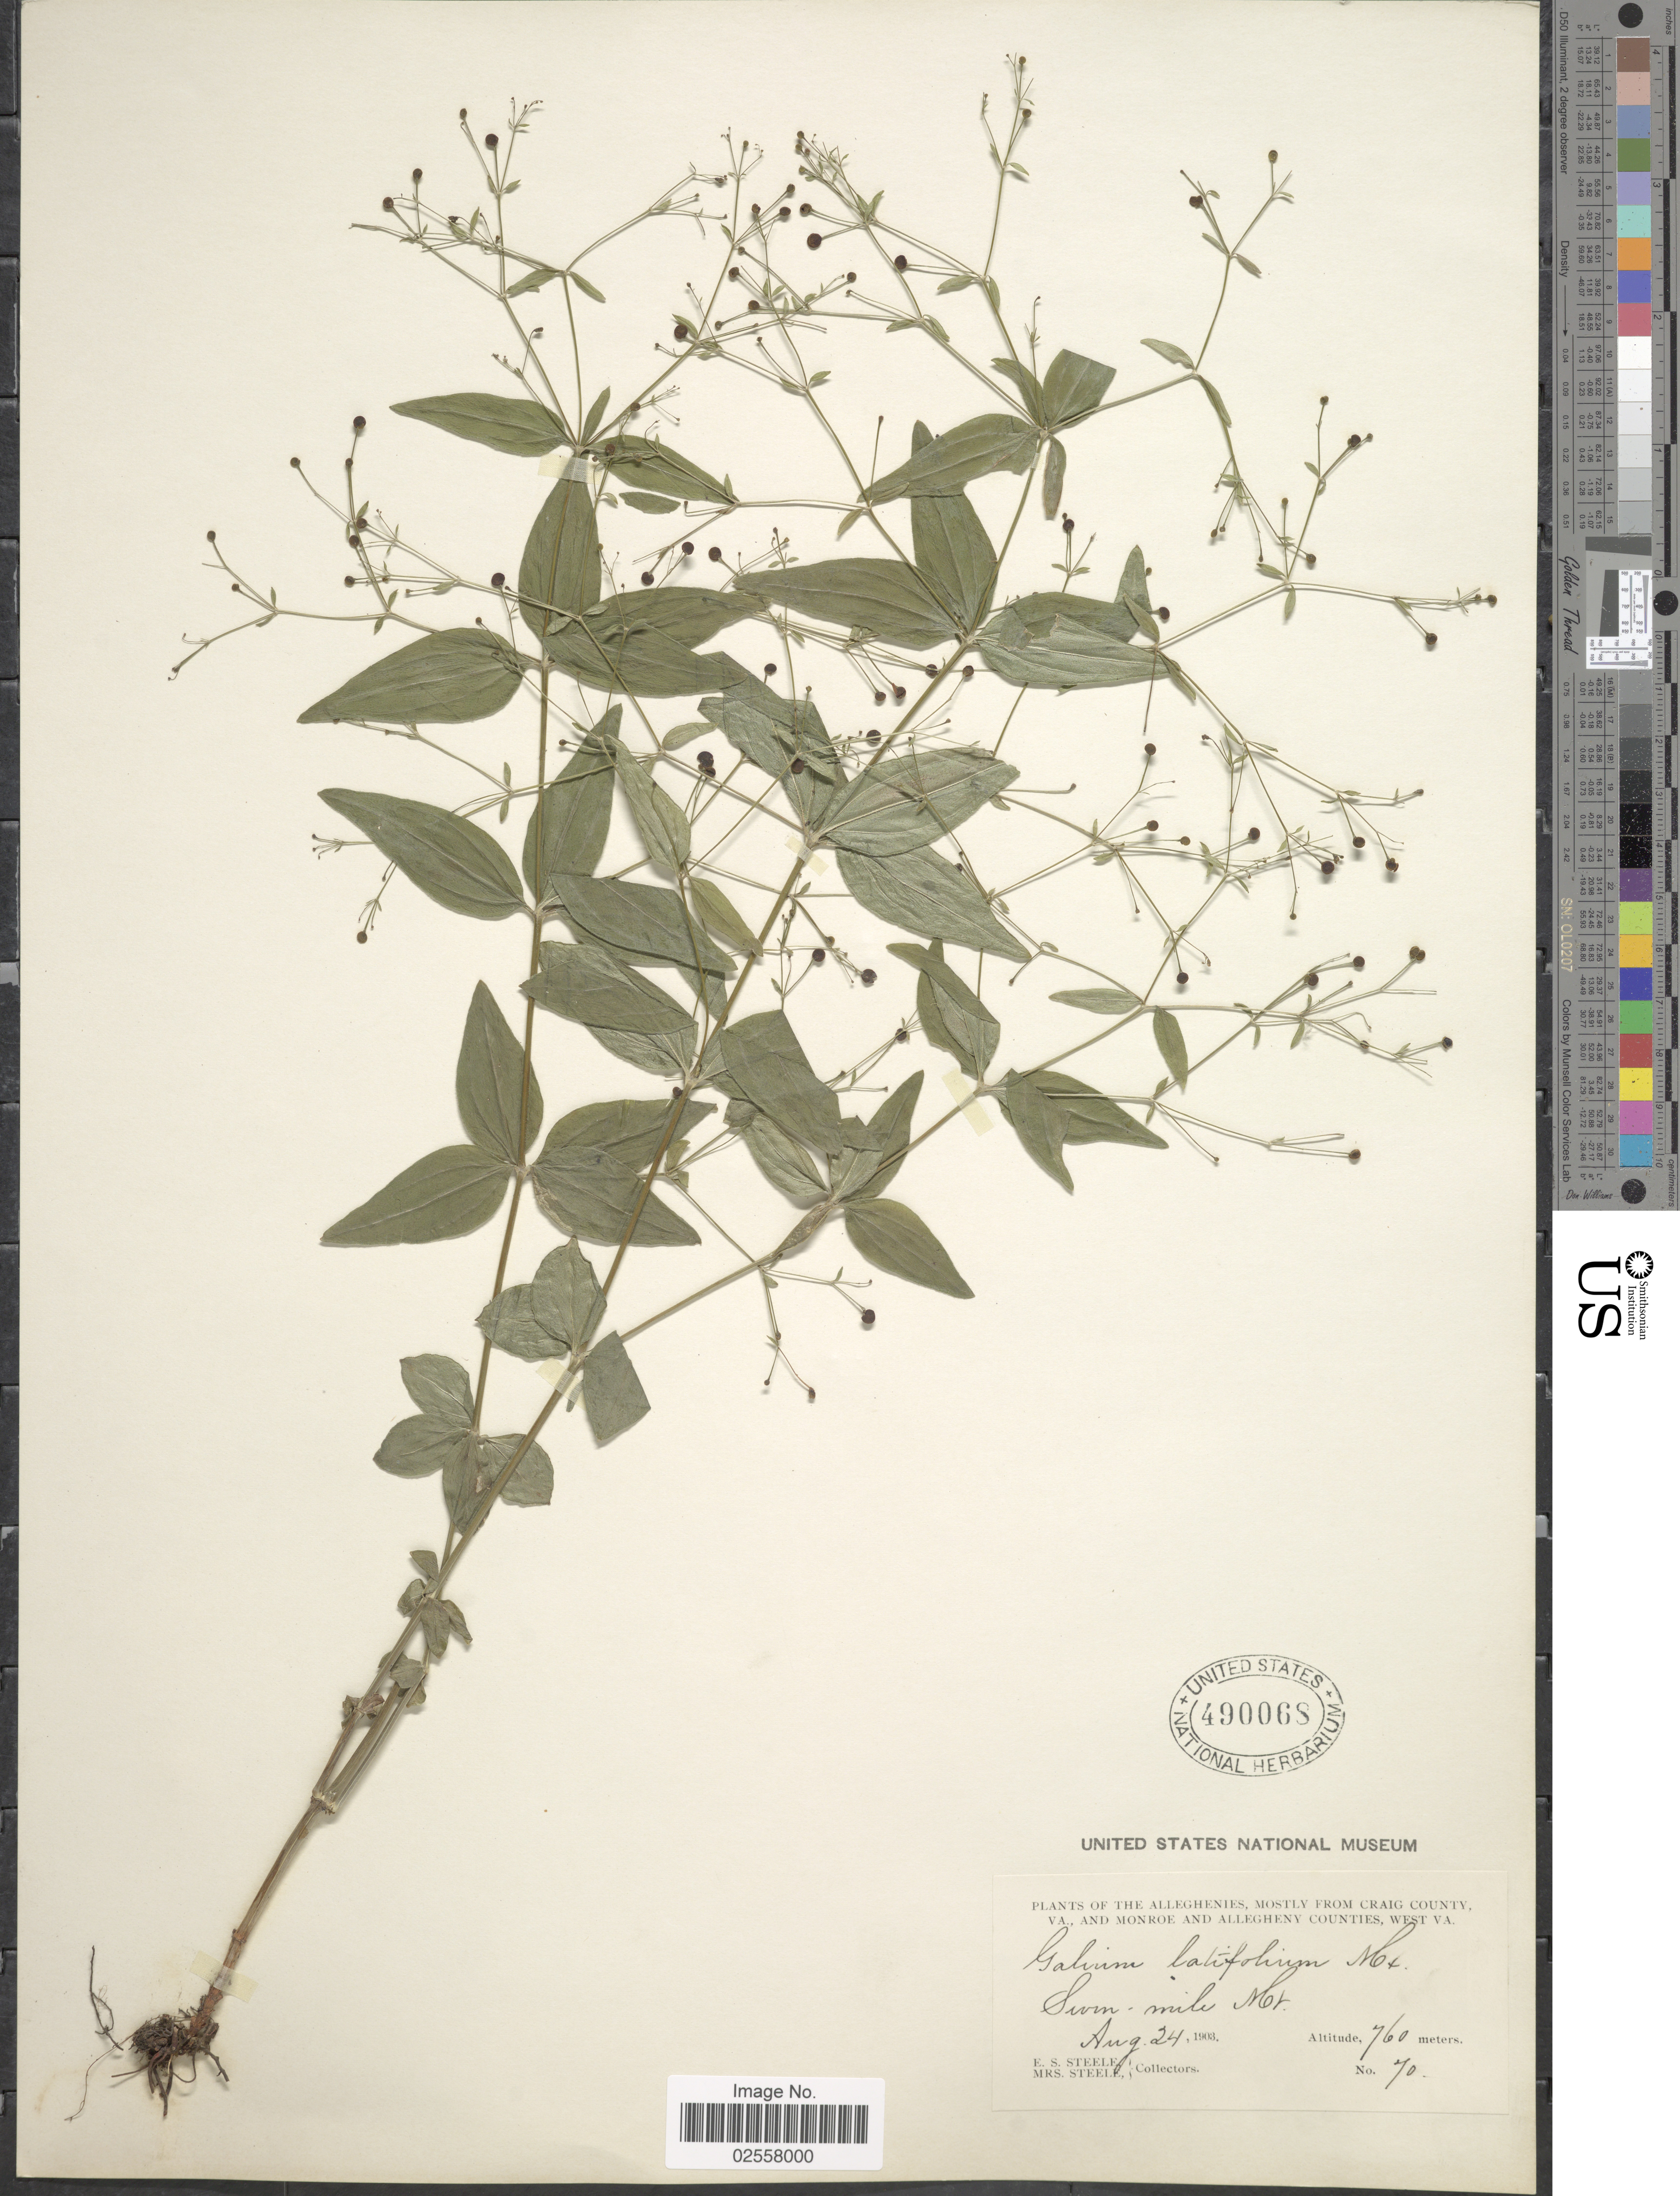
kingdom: Plantae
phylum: Tracheophyta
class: Magnoliopsida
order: Gentianales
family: Rubiaceae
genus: Galium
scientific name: Galium latifolium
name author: Michx.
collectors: E. Steele & Mrs. E. S. Steele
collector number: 70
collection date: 1903-08-24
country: United States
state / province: Virginia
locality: Alleghenies, mostly from Craig County, V.A., and Monroe and Allegheny Counties. Seven-mile Mt.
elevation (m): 760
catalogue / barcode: US 490068